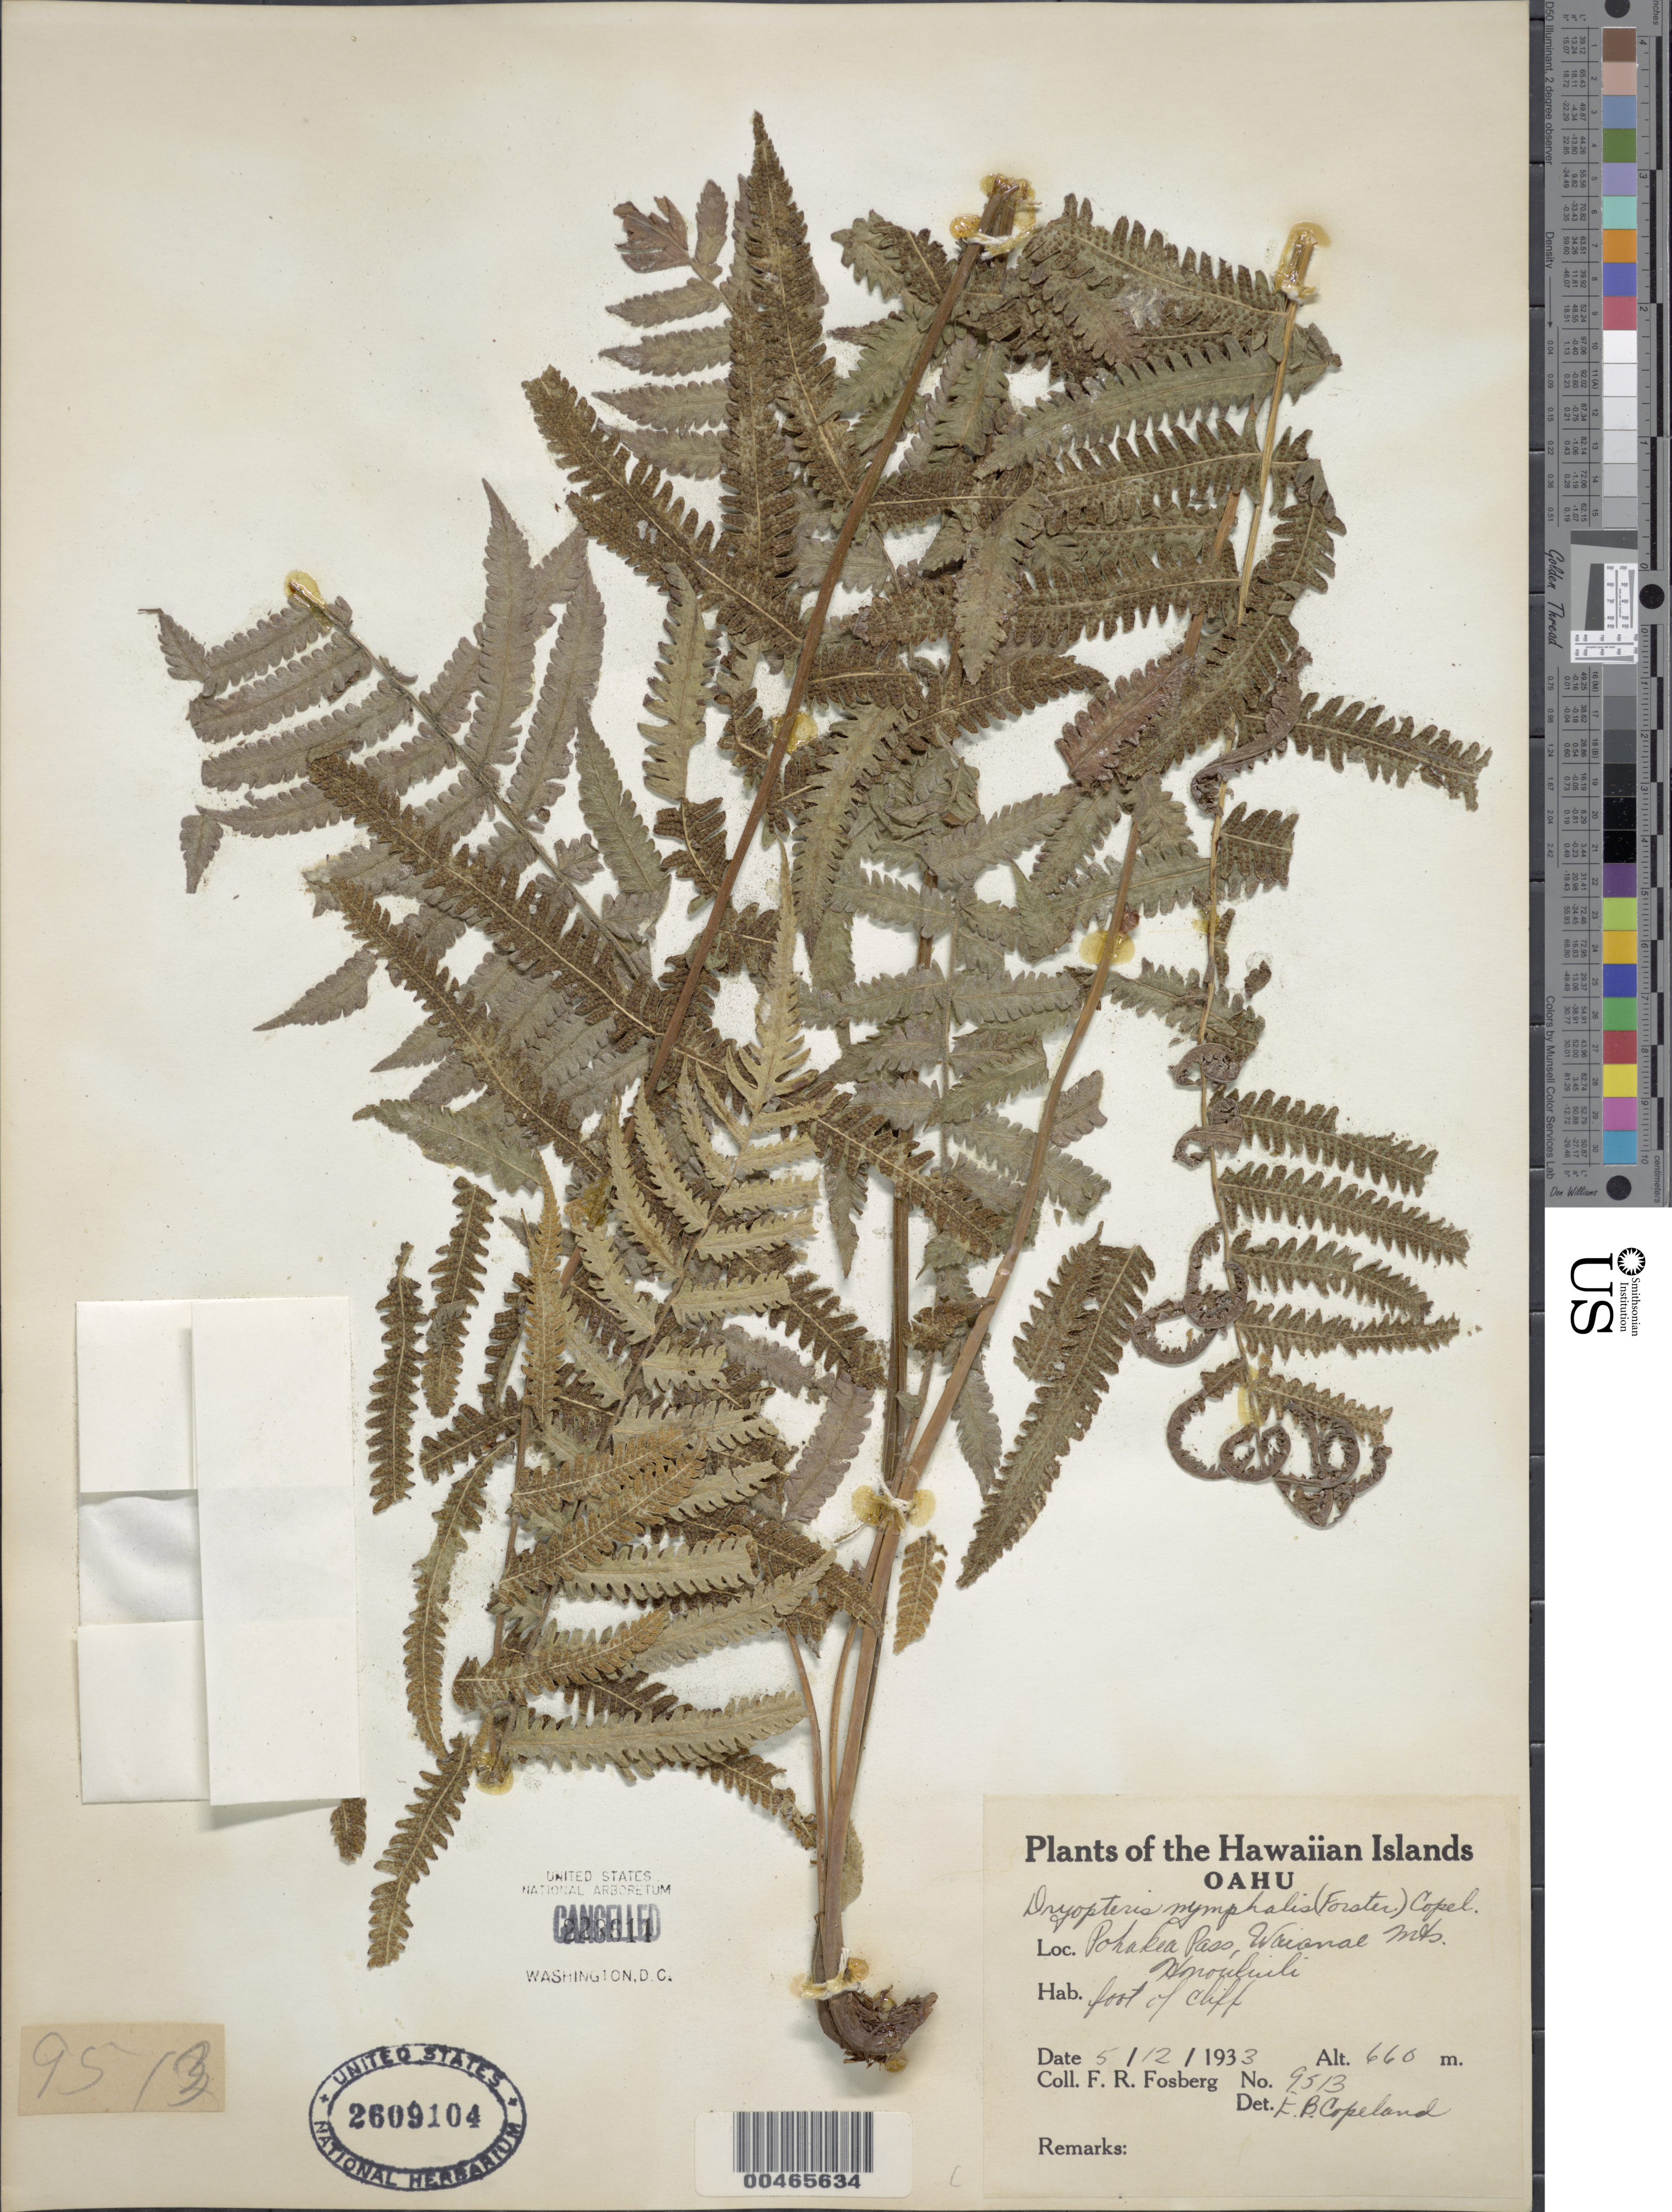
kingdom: Plantae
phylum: Tracheophyta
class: Polypodiopsida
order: Polypodiales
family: Thelypteridaceae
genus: Christella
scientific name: Christella dentata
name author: (Forssk.) Brownsey & Jermy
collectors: F. R. Fosberg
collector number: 9513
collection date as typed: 12 May 1933 or 5 Dec 1933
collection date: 1933-05-12 or 1933-12-05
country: United States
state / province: Hawaii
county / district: Honolulu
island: Oahu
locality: Pohakea Pass, Waianae Mts. Honouluili, foot of cliff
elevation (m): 660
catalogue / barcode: US 2609104